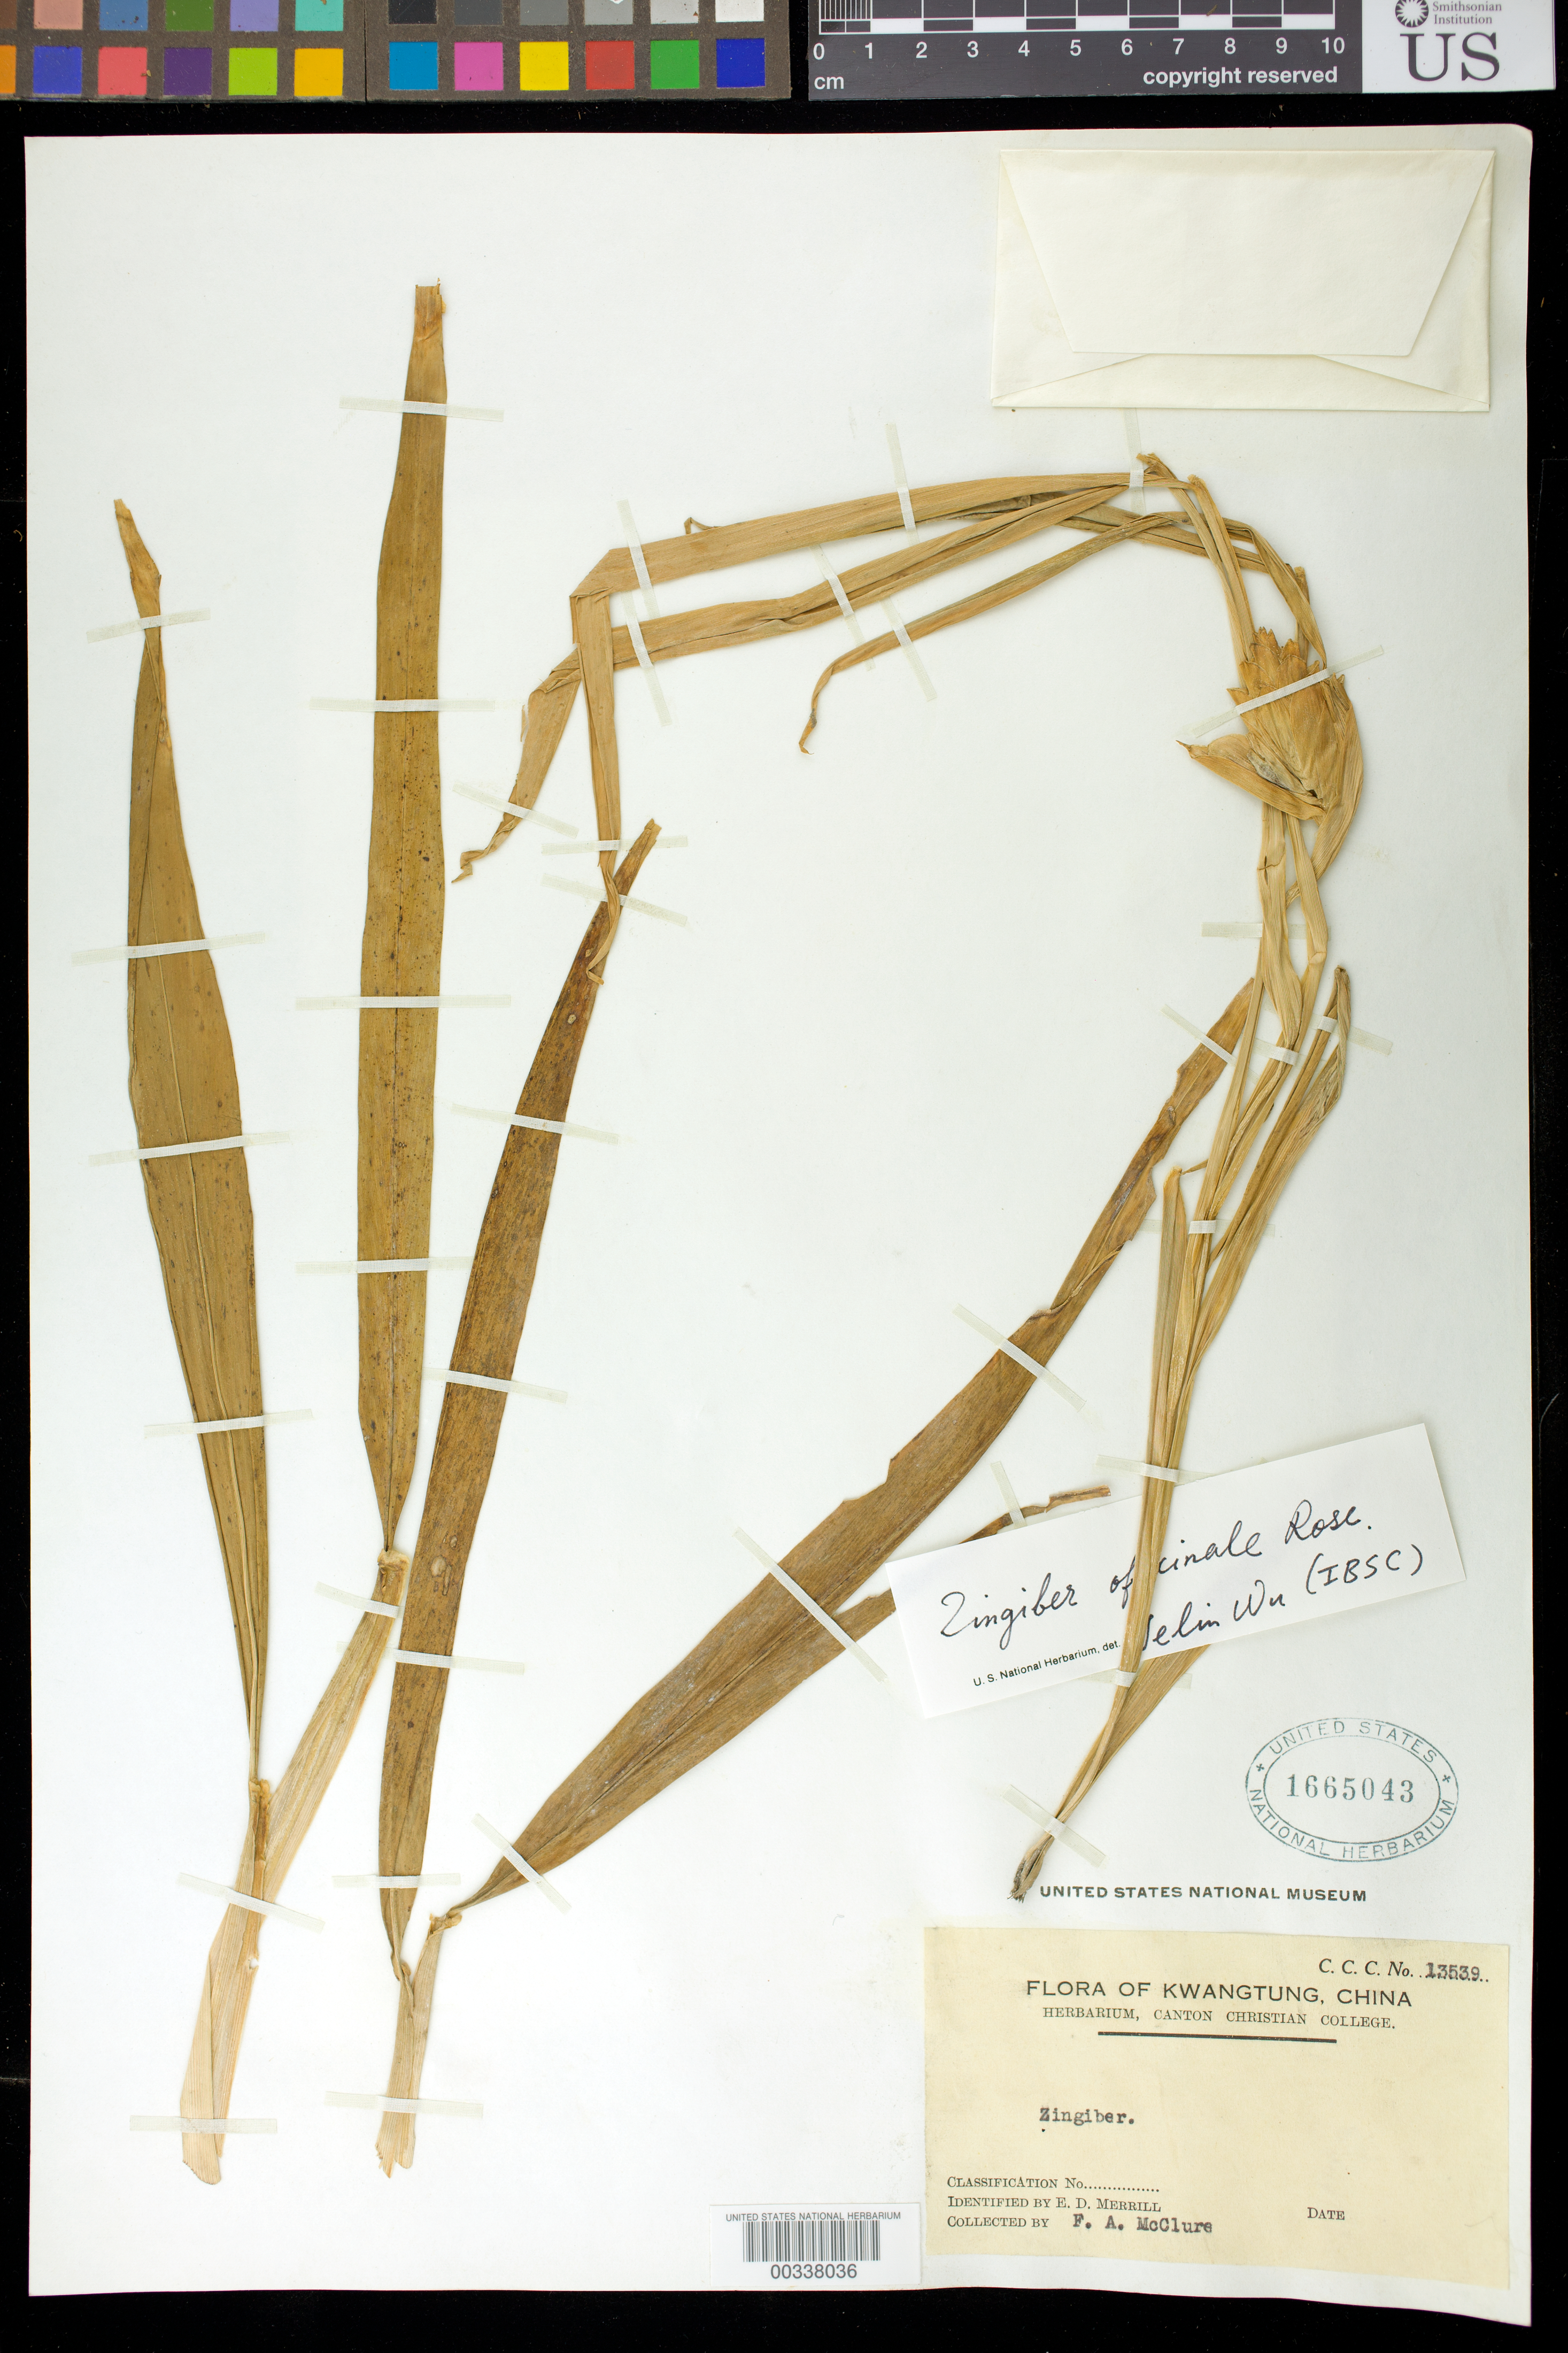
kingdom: Plantae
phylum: Tracheophyta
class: Liliopsida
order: Zingiberales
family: Zingiberaceae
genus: Zingiber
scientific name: Zingiber officinale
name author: Roscoe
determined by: Wu, Te-Ling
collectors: F. A. McClure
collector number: C.c.c. 13539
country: China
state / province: Guangdong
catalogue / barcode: US 1665043